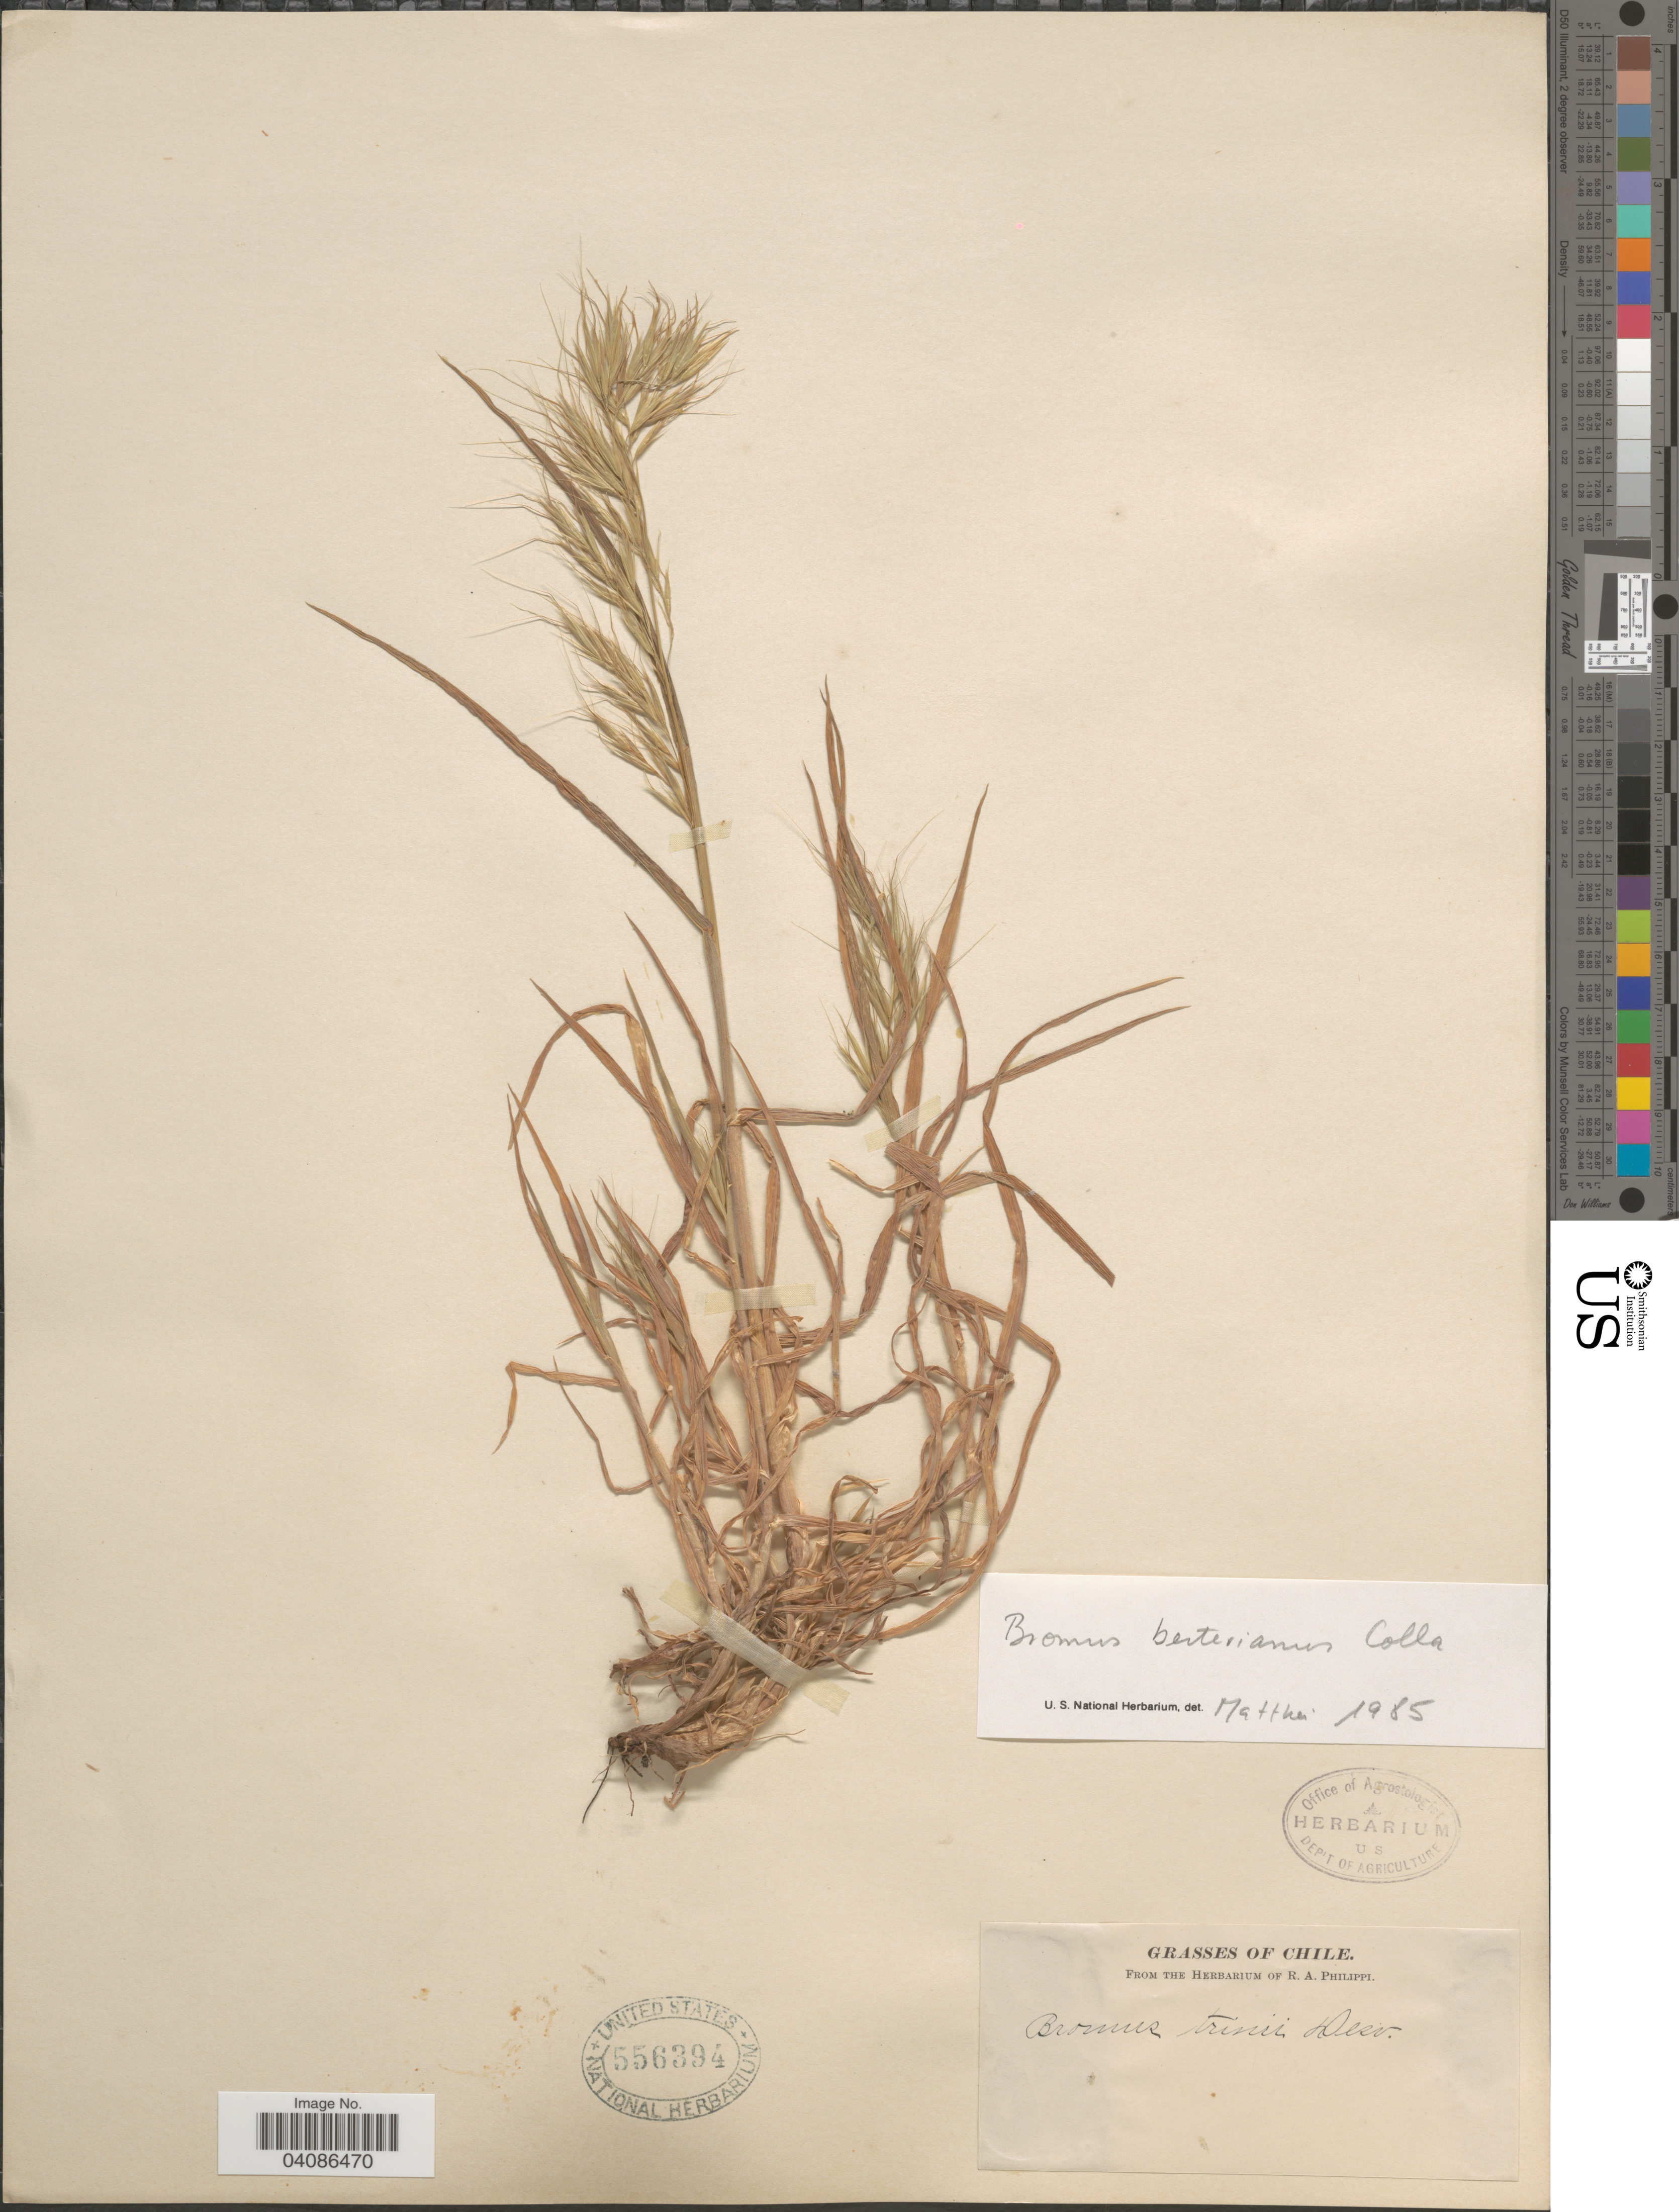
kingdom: Plantae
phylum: Tracheophyta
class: Liliopsida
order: Poales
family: Poaceae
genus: Bromus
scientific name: Bromus berteroanus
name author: Colla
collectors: ex. herb. R.A. Philippi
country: Chile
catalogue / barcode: US 556394